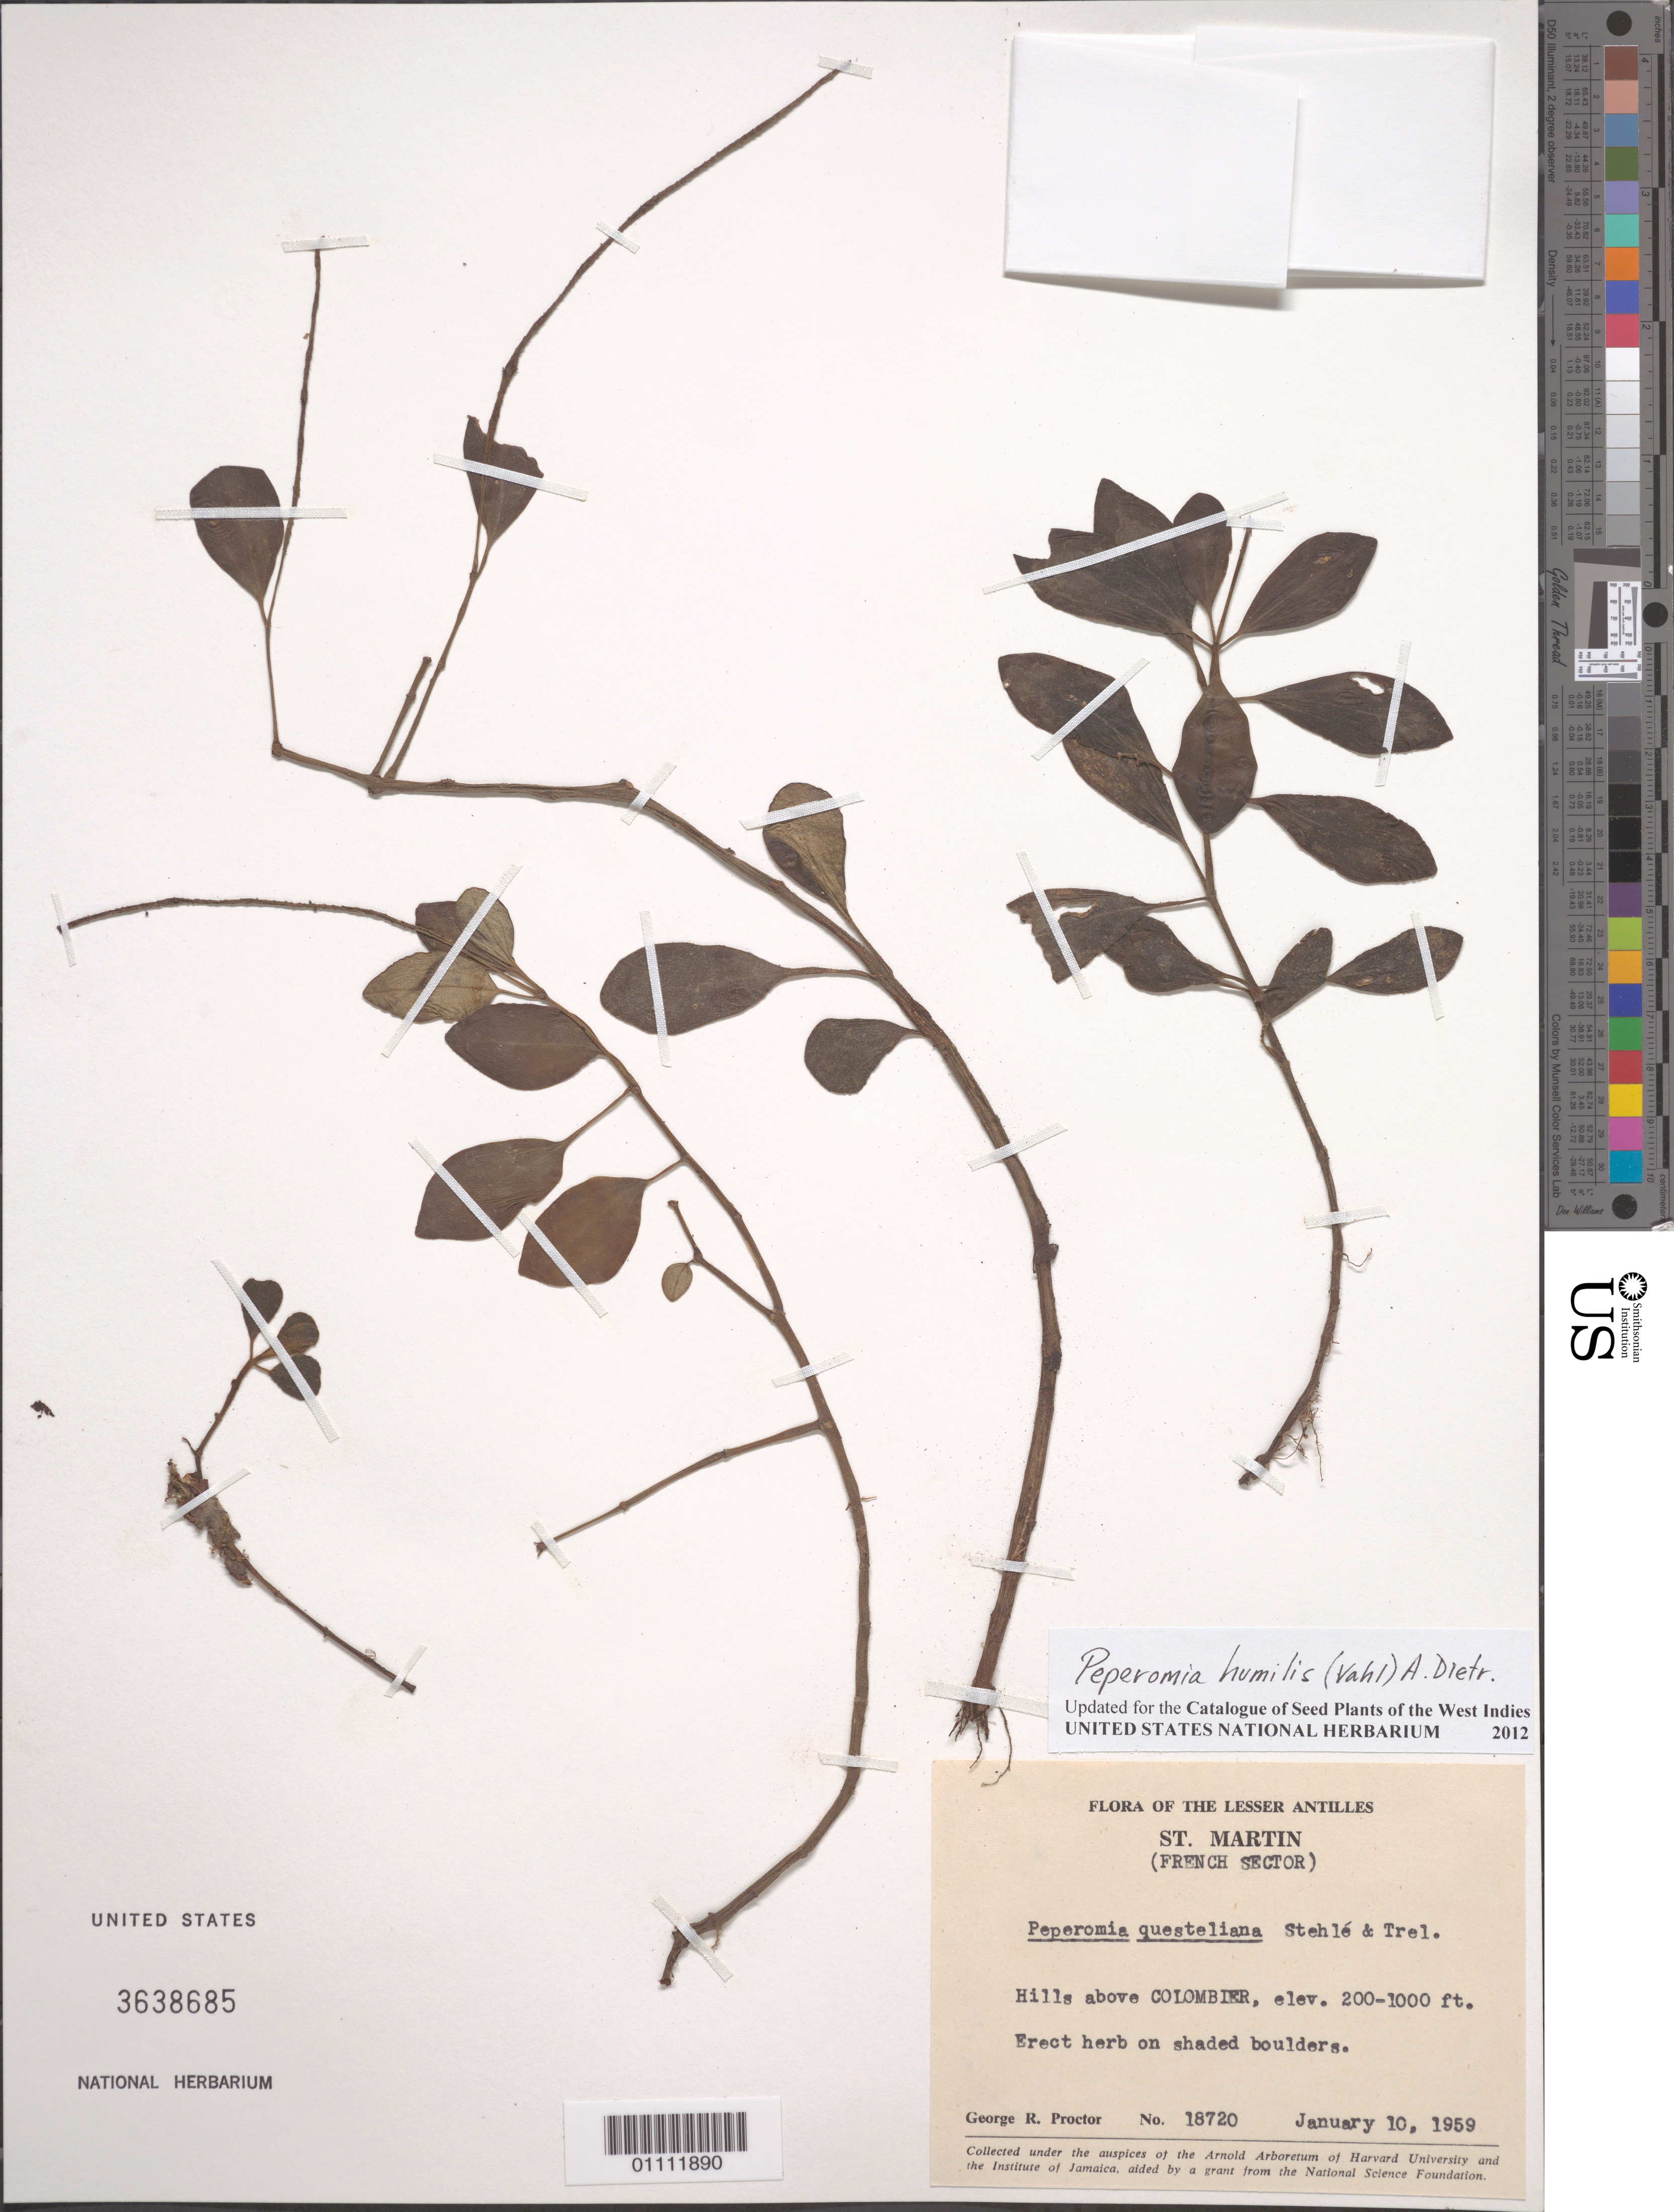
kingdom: Plantae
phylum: Tracheophyta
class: Magnoliopsida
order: Piperales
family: Piperaceae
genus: Peperomia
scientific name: Peperomia humilis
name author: (Vahl) A. Dietr.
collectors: G. R. Proctor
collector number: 18720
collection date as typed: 10 Jan 1959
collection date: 1959-01-10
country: Sint Maartin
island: Sint Maarten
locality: Colombier, hills above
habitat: On shaded boulders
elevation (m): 61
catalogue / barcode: US 3638685